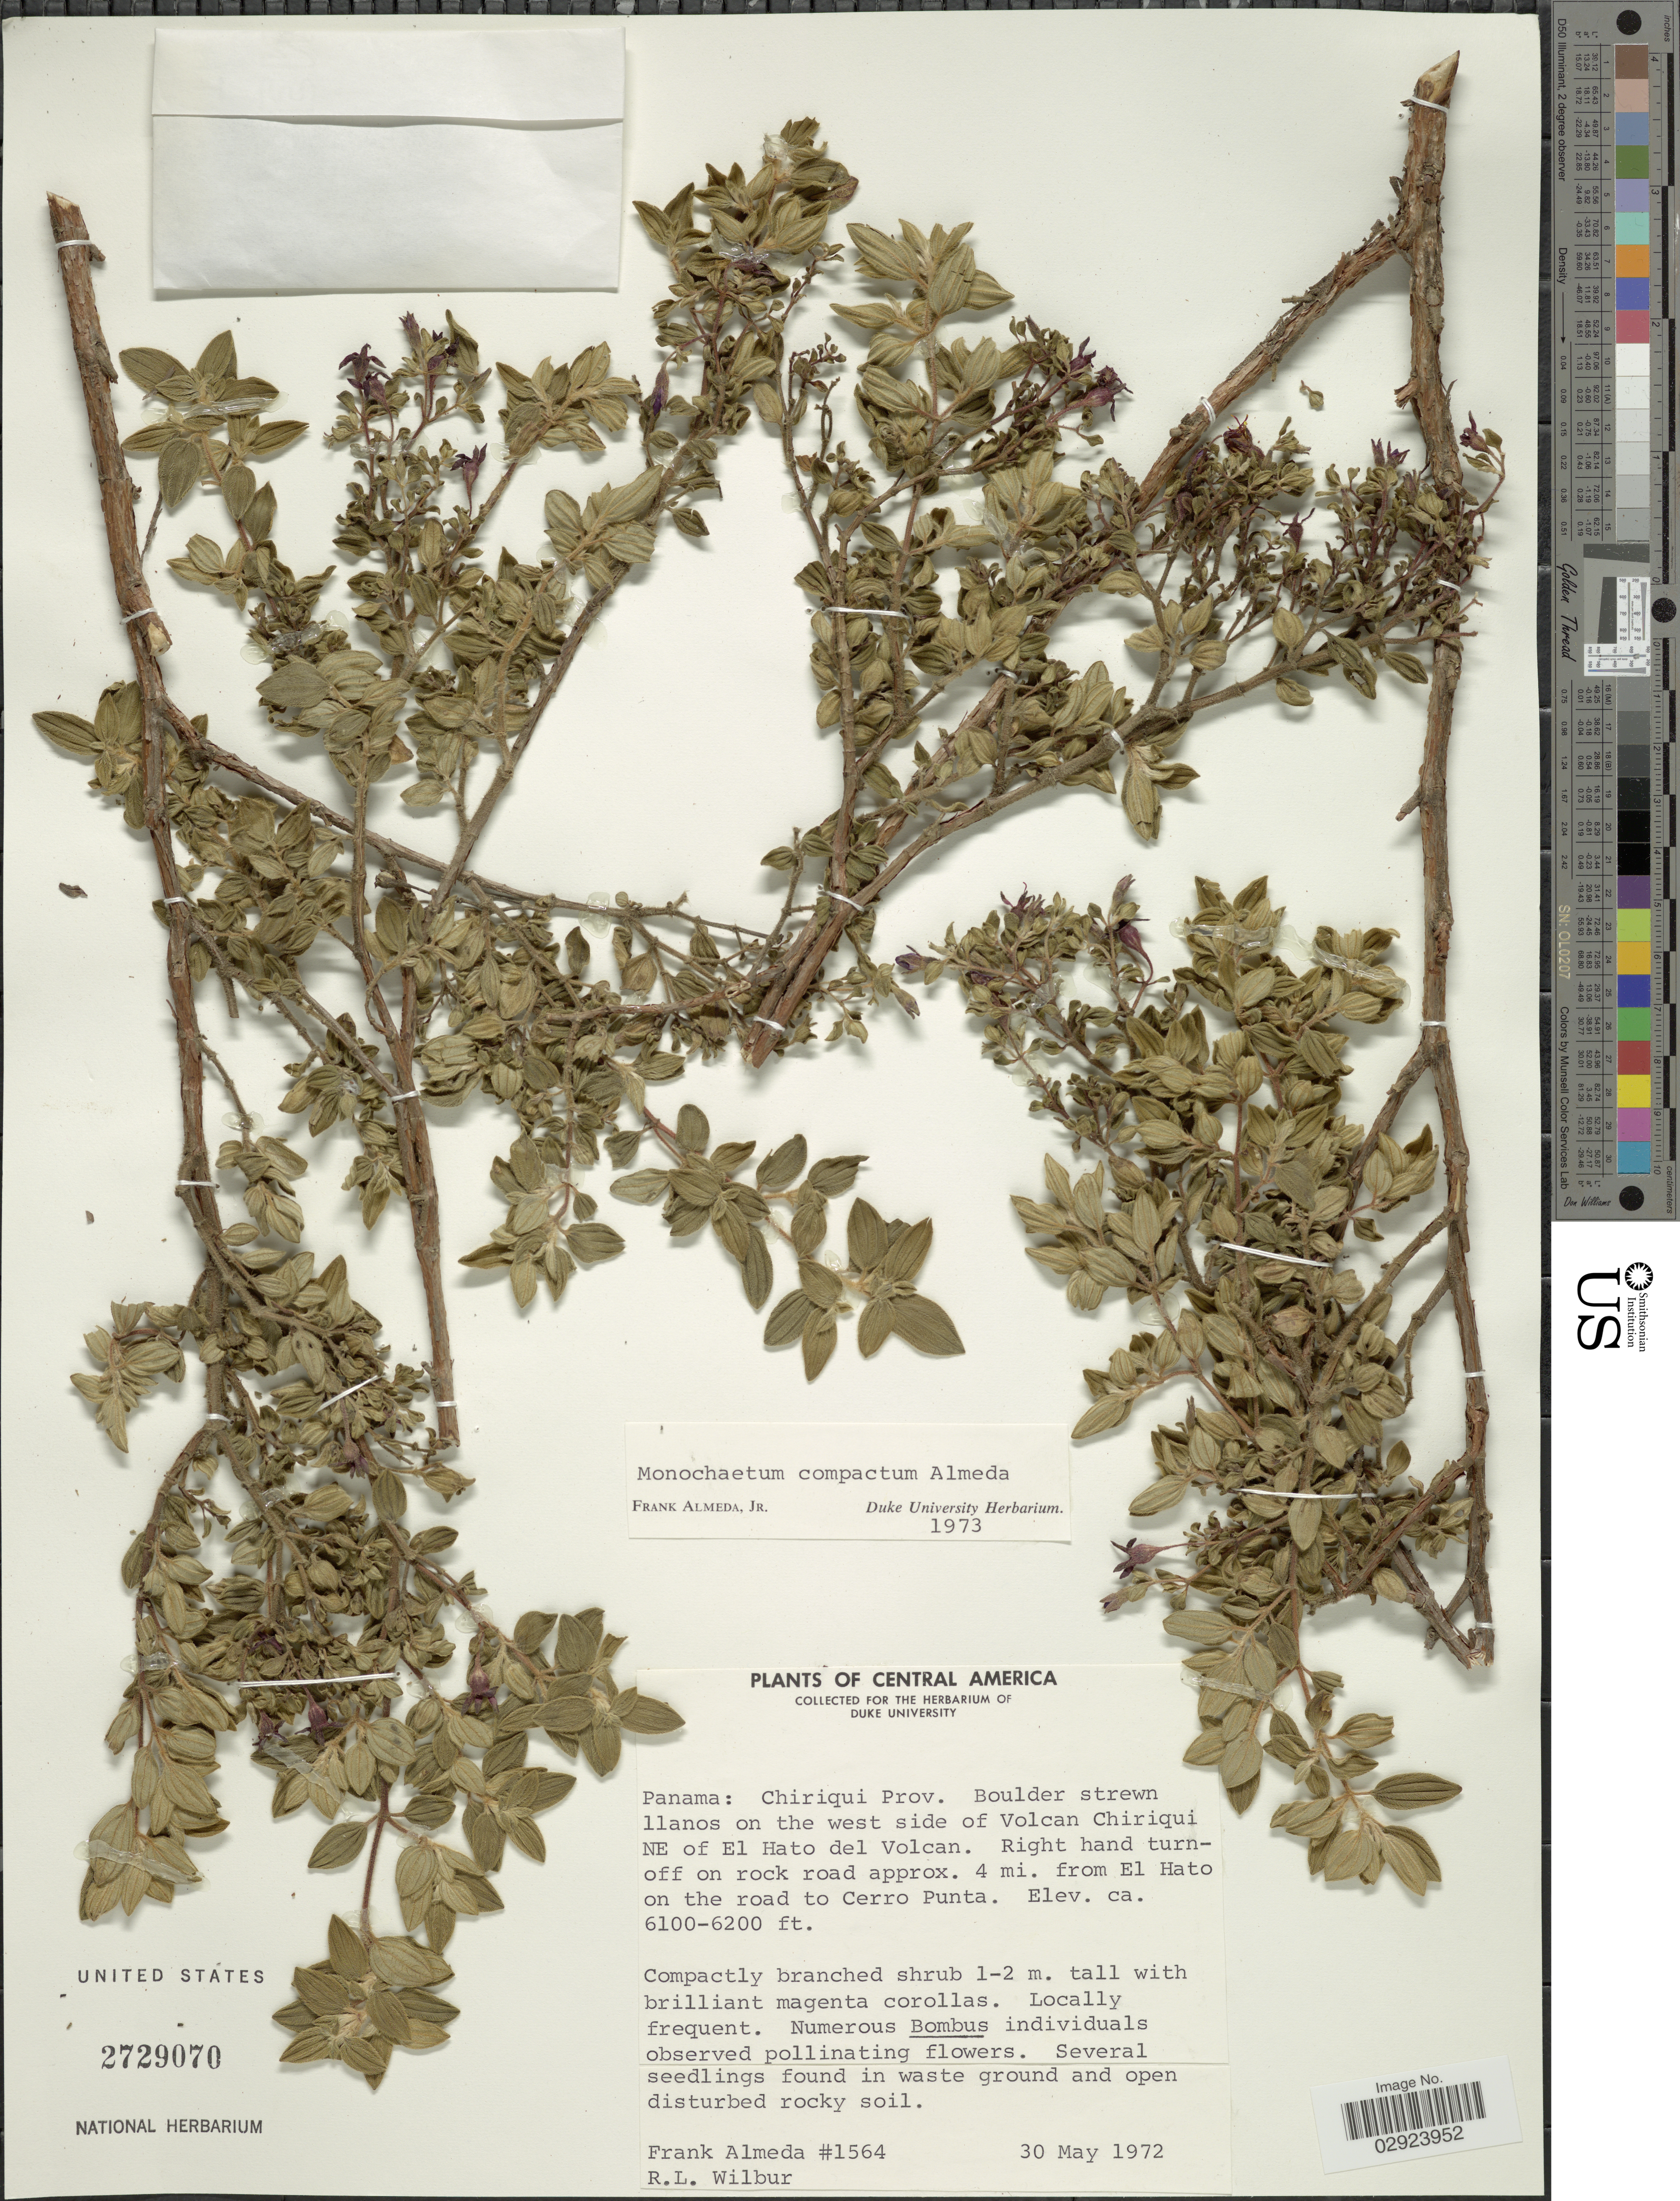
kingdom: Plantae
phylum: Tracheophyta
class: Magnoliopsida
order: Myrtales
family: Melastomataceae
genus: Monochaetum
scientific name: Monochaetum compactum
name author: Almeda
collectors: F. Almeda & R. L. Wilbur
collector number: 1564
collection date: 1972-05-30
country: Panama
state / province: Chiriqui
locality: Boulder strewn llanos on the west side of Volcan Chiriqui NE of El Hato del Volcan. Right hand turn-off on rock road approx. 4 mi. from El Hato on the road to Cerro Punta.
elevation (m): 1859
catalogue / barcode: US 2729070